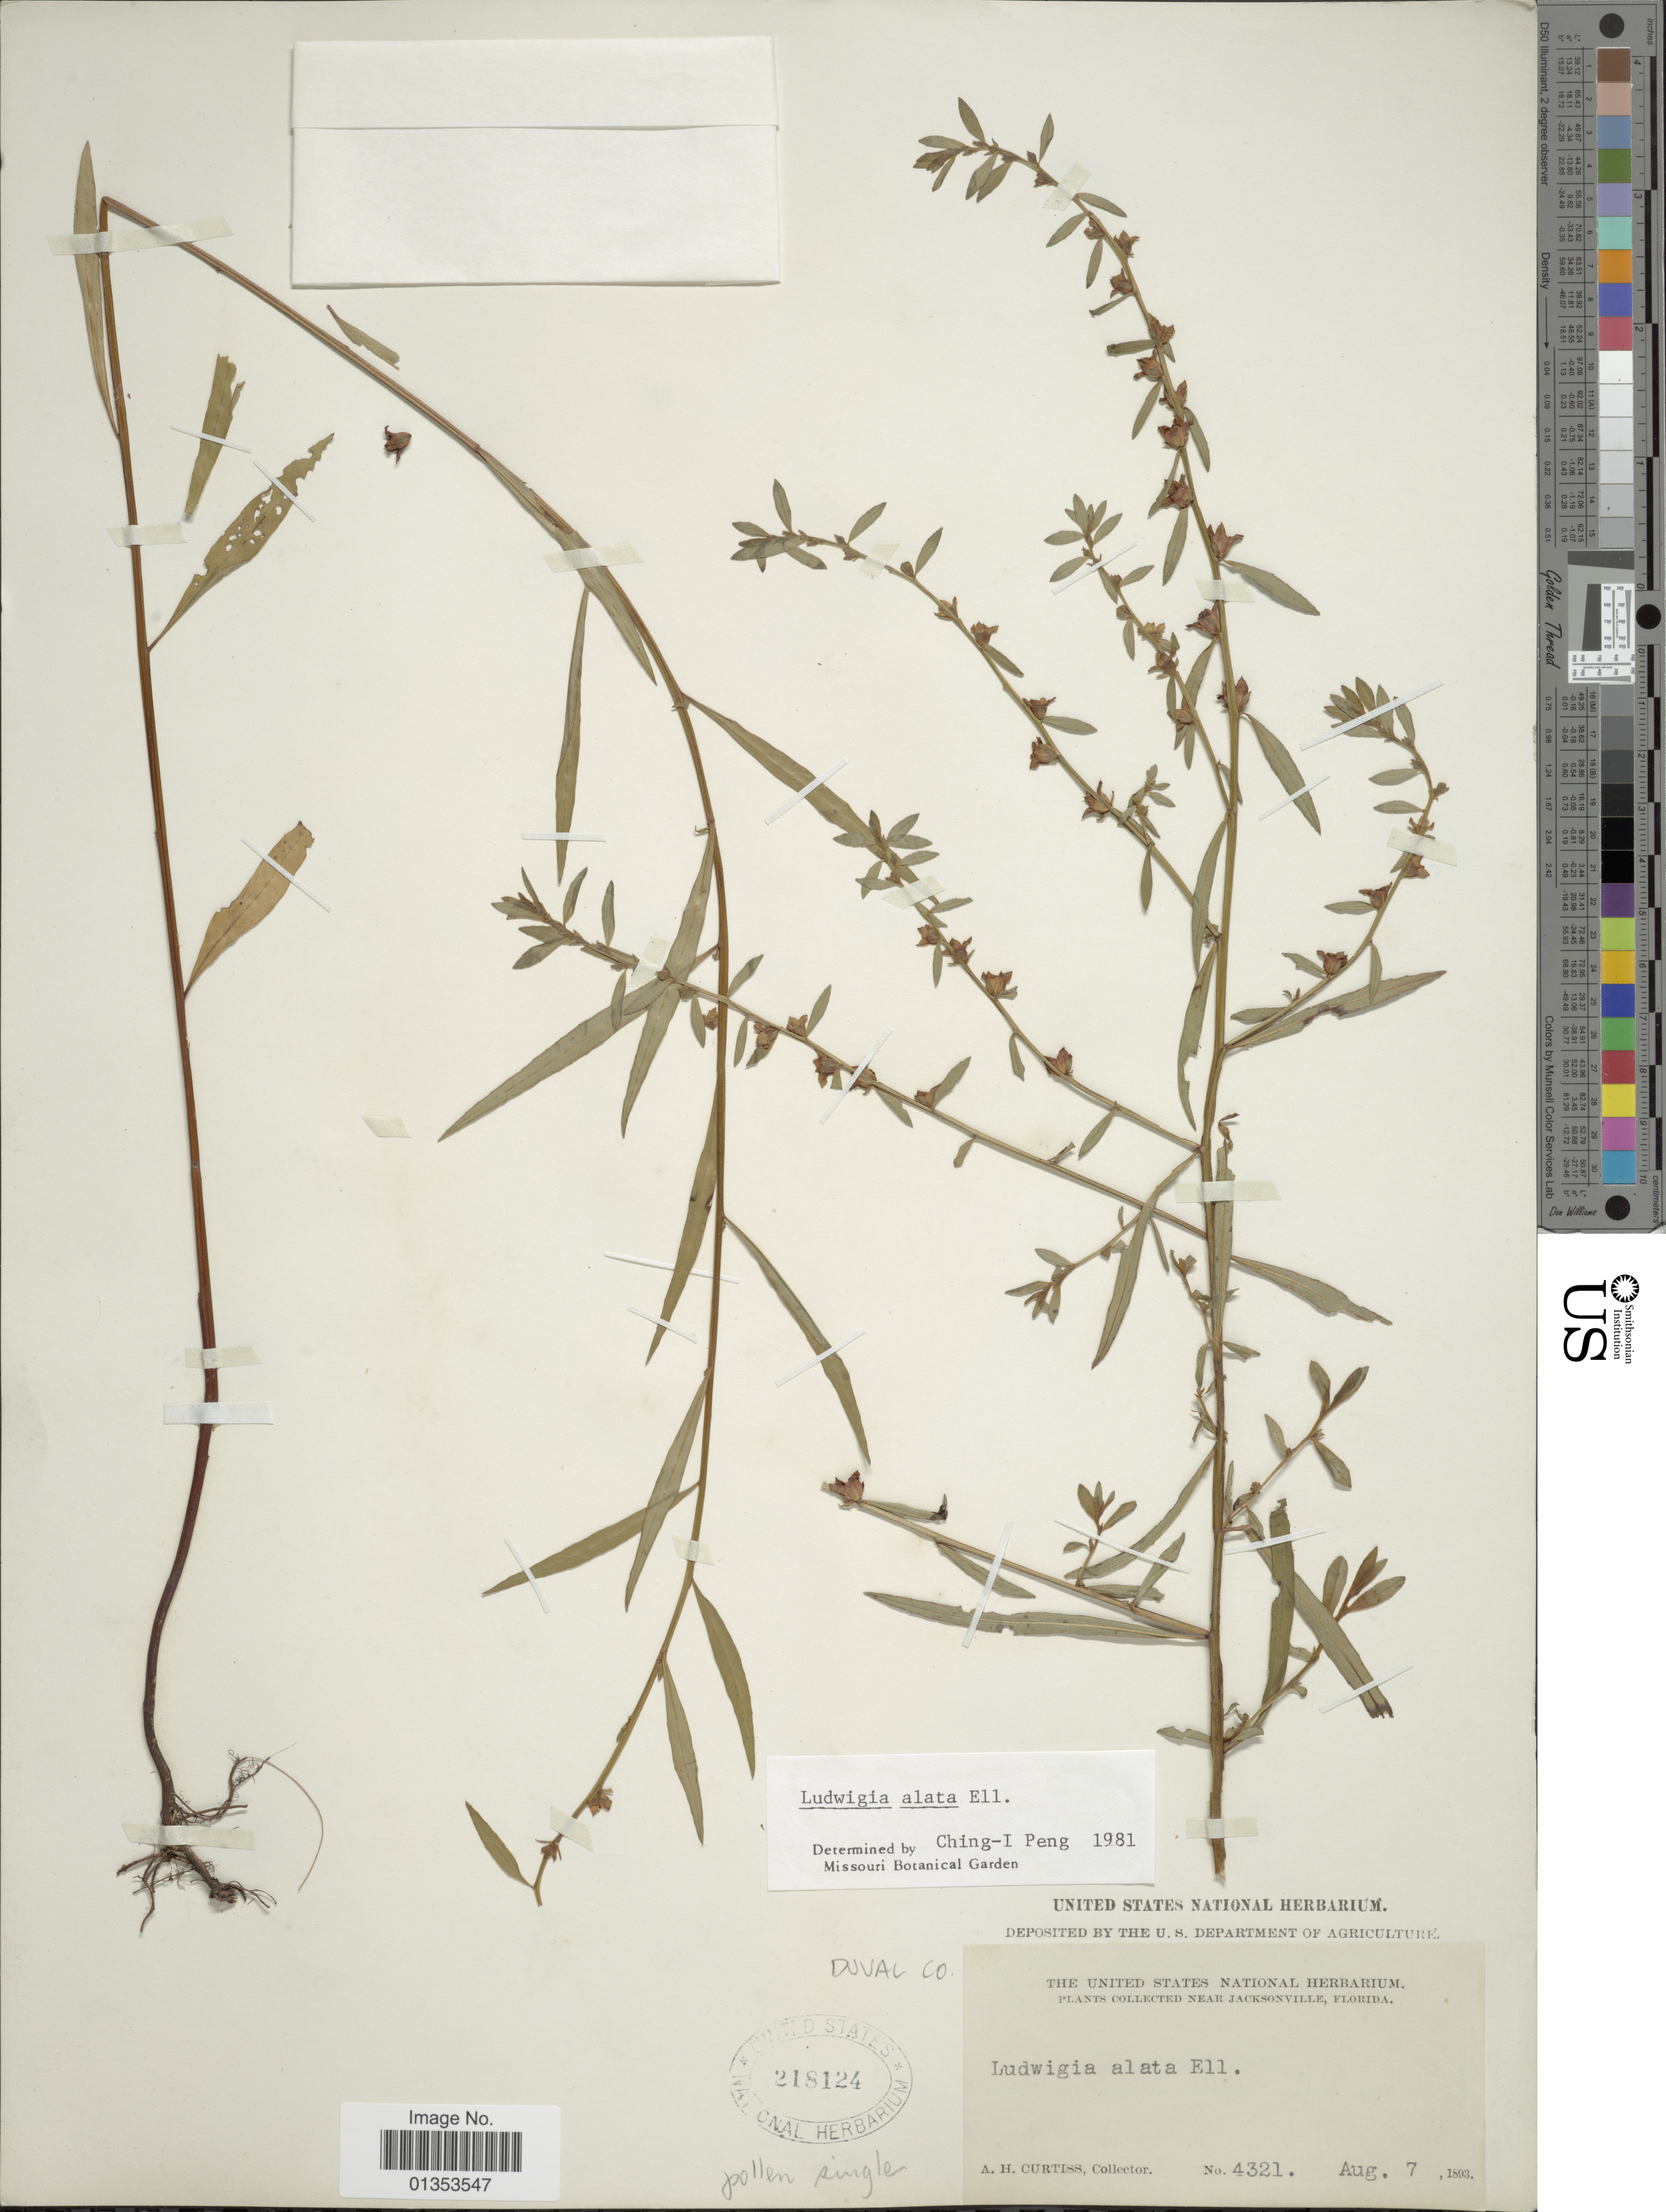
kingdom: Plantae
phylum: Tracheophyta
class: Magnoliopsida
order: Myrtales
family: Onagraceae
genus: Ludwigia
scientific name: Ludwigia alata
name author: Elliott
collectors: A. H. Curtiss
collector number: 4321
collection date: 1893-08-07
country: United States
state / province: Florida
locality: Near Jacksonville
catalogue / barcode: US 218124